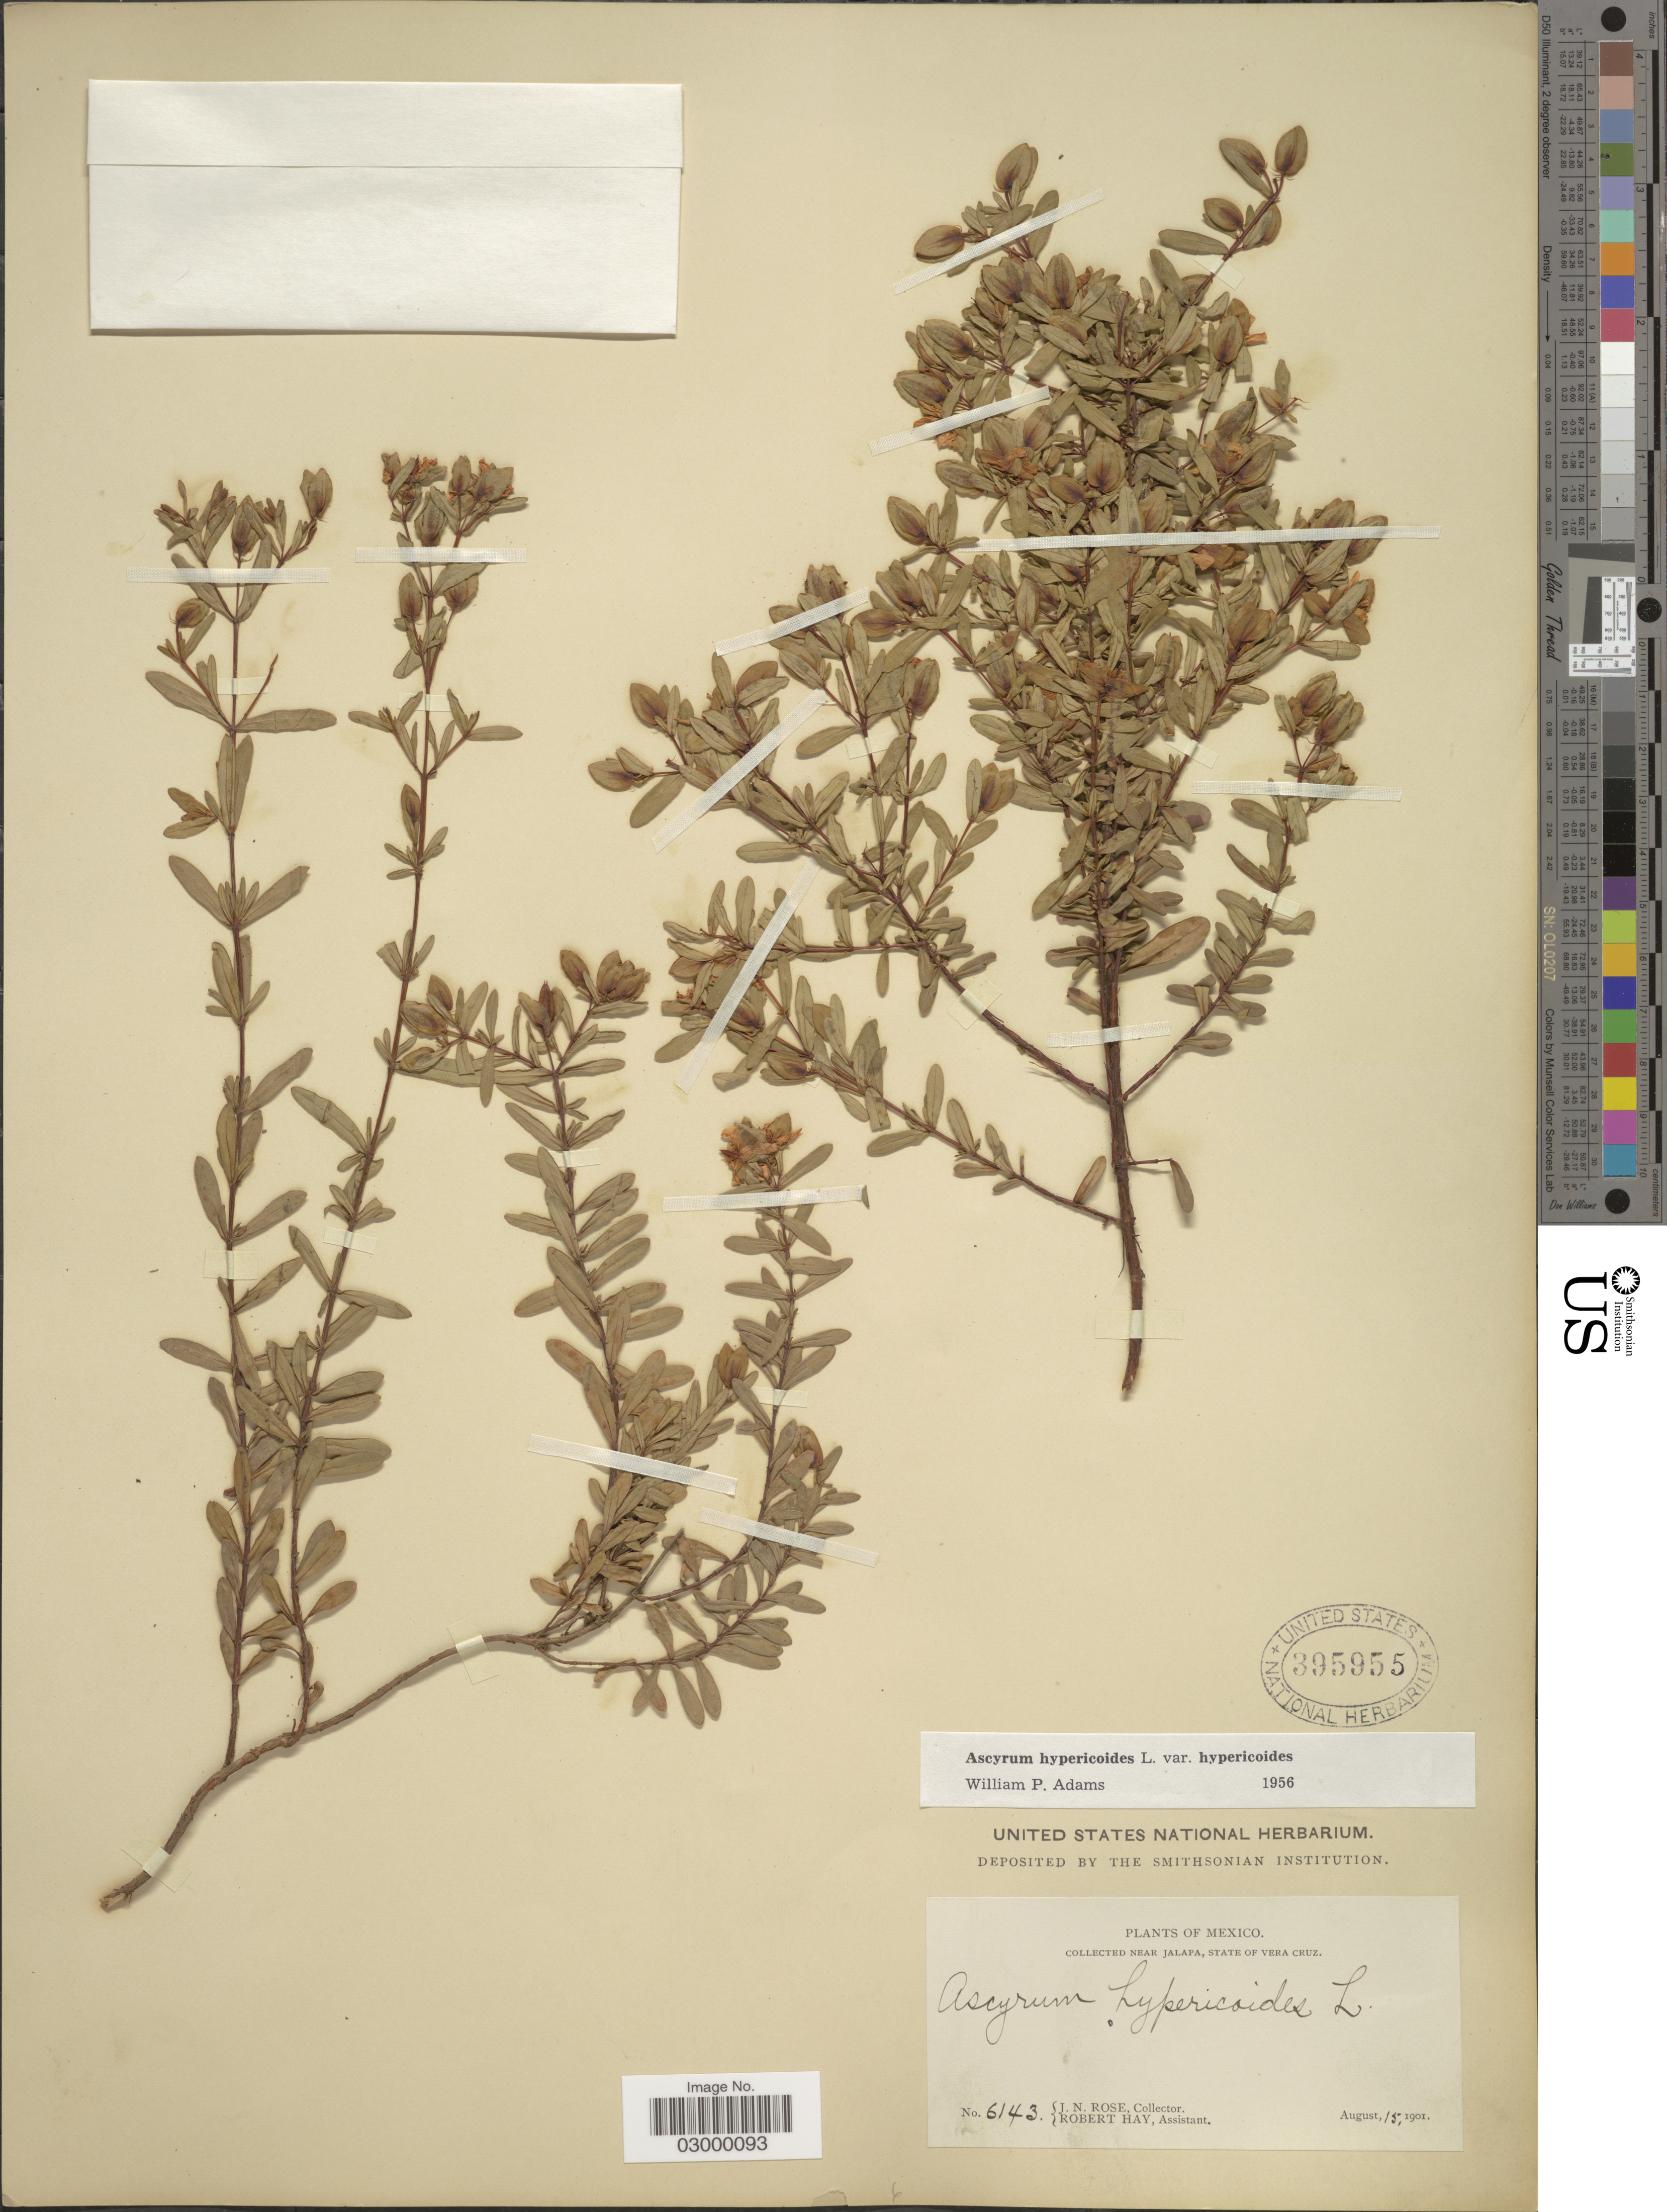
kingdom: Plantae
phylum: Tracheophyta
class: Magnoliopsida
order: Malpighiales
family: Hypericaceae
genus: Hypericum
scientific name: Hypericum hypericoides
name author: (L.) Crantz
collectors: J. N. Rose & R. Hay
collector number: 6143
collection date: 1901-08-15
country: Mexico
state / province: Veracruz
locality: Near Jalapa, State of Vera Cruz.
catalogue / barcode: US 395955